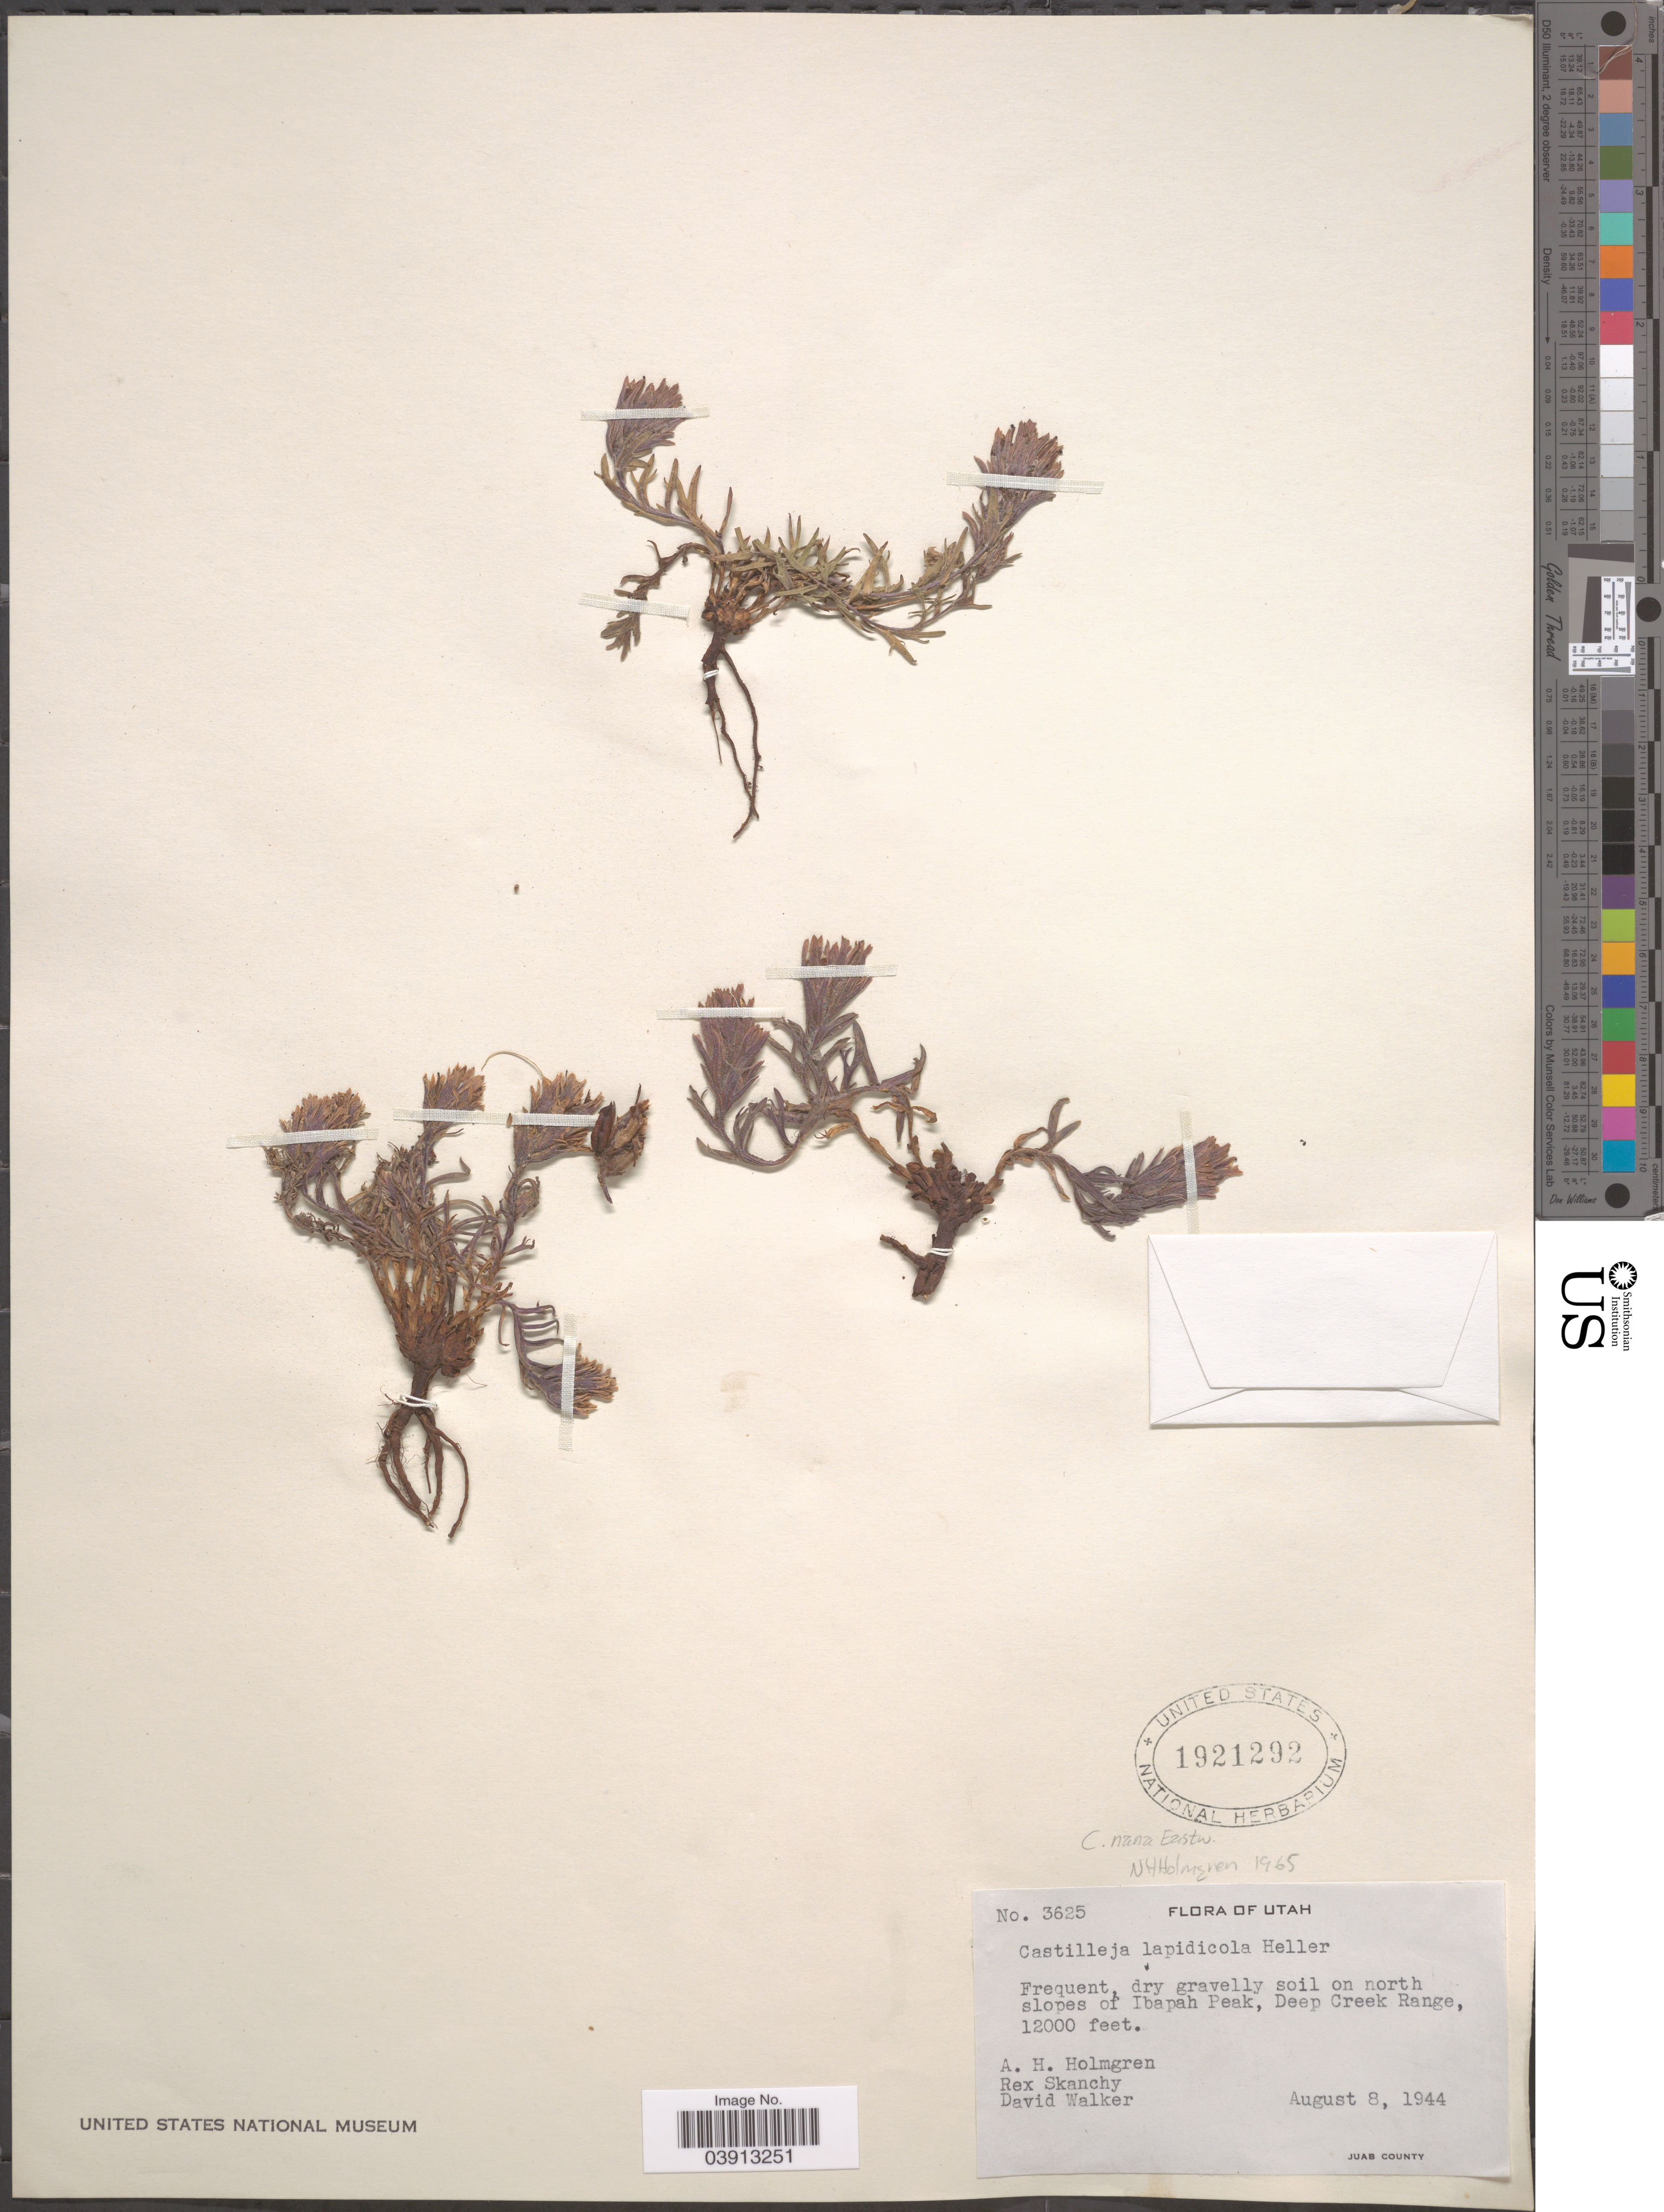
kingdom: Plantae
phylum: Tracheophyta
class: Magnoliopsida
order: Lamiales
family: Orobanchaceae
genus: Castilleja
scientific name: Castilleja nana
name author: Eastw.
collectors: A. H. Holmgren, R. Skanchy & D. Walker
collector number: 3625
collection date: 1944-08-08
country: United States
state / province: Utah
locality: On north slopes of Ibapah Peak, Deep Creek Range, Juab County.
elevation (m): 3658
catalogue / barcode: US 1921292